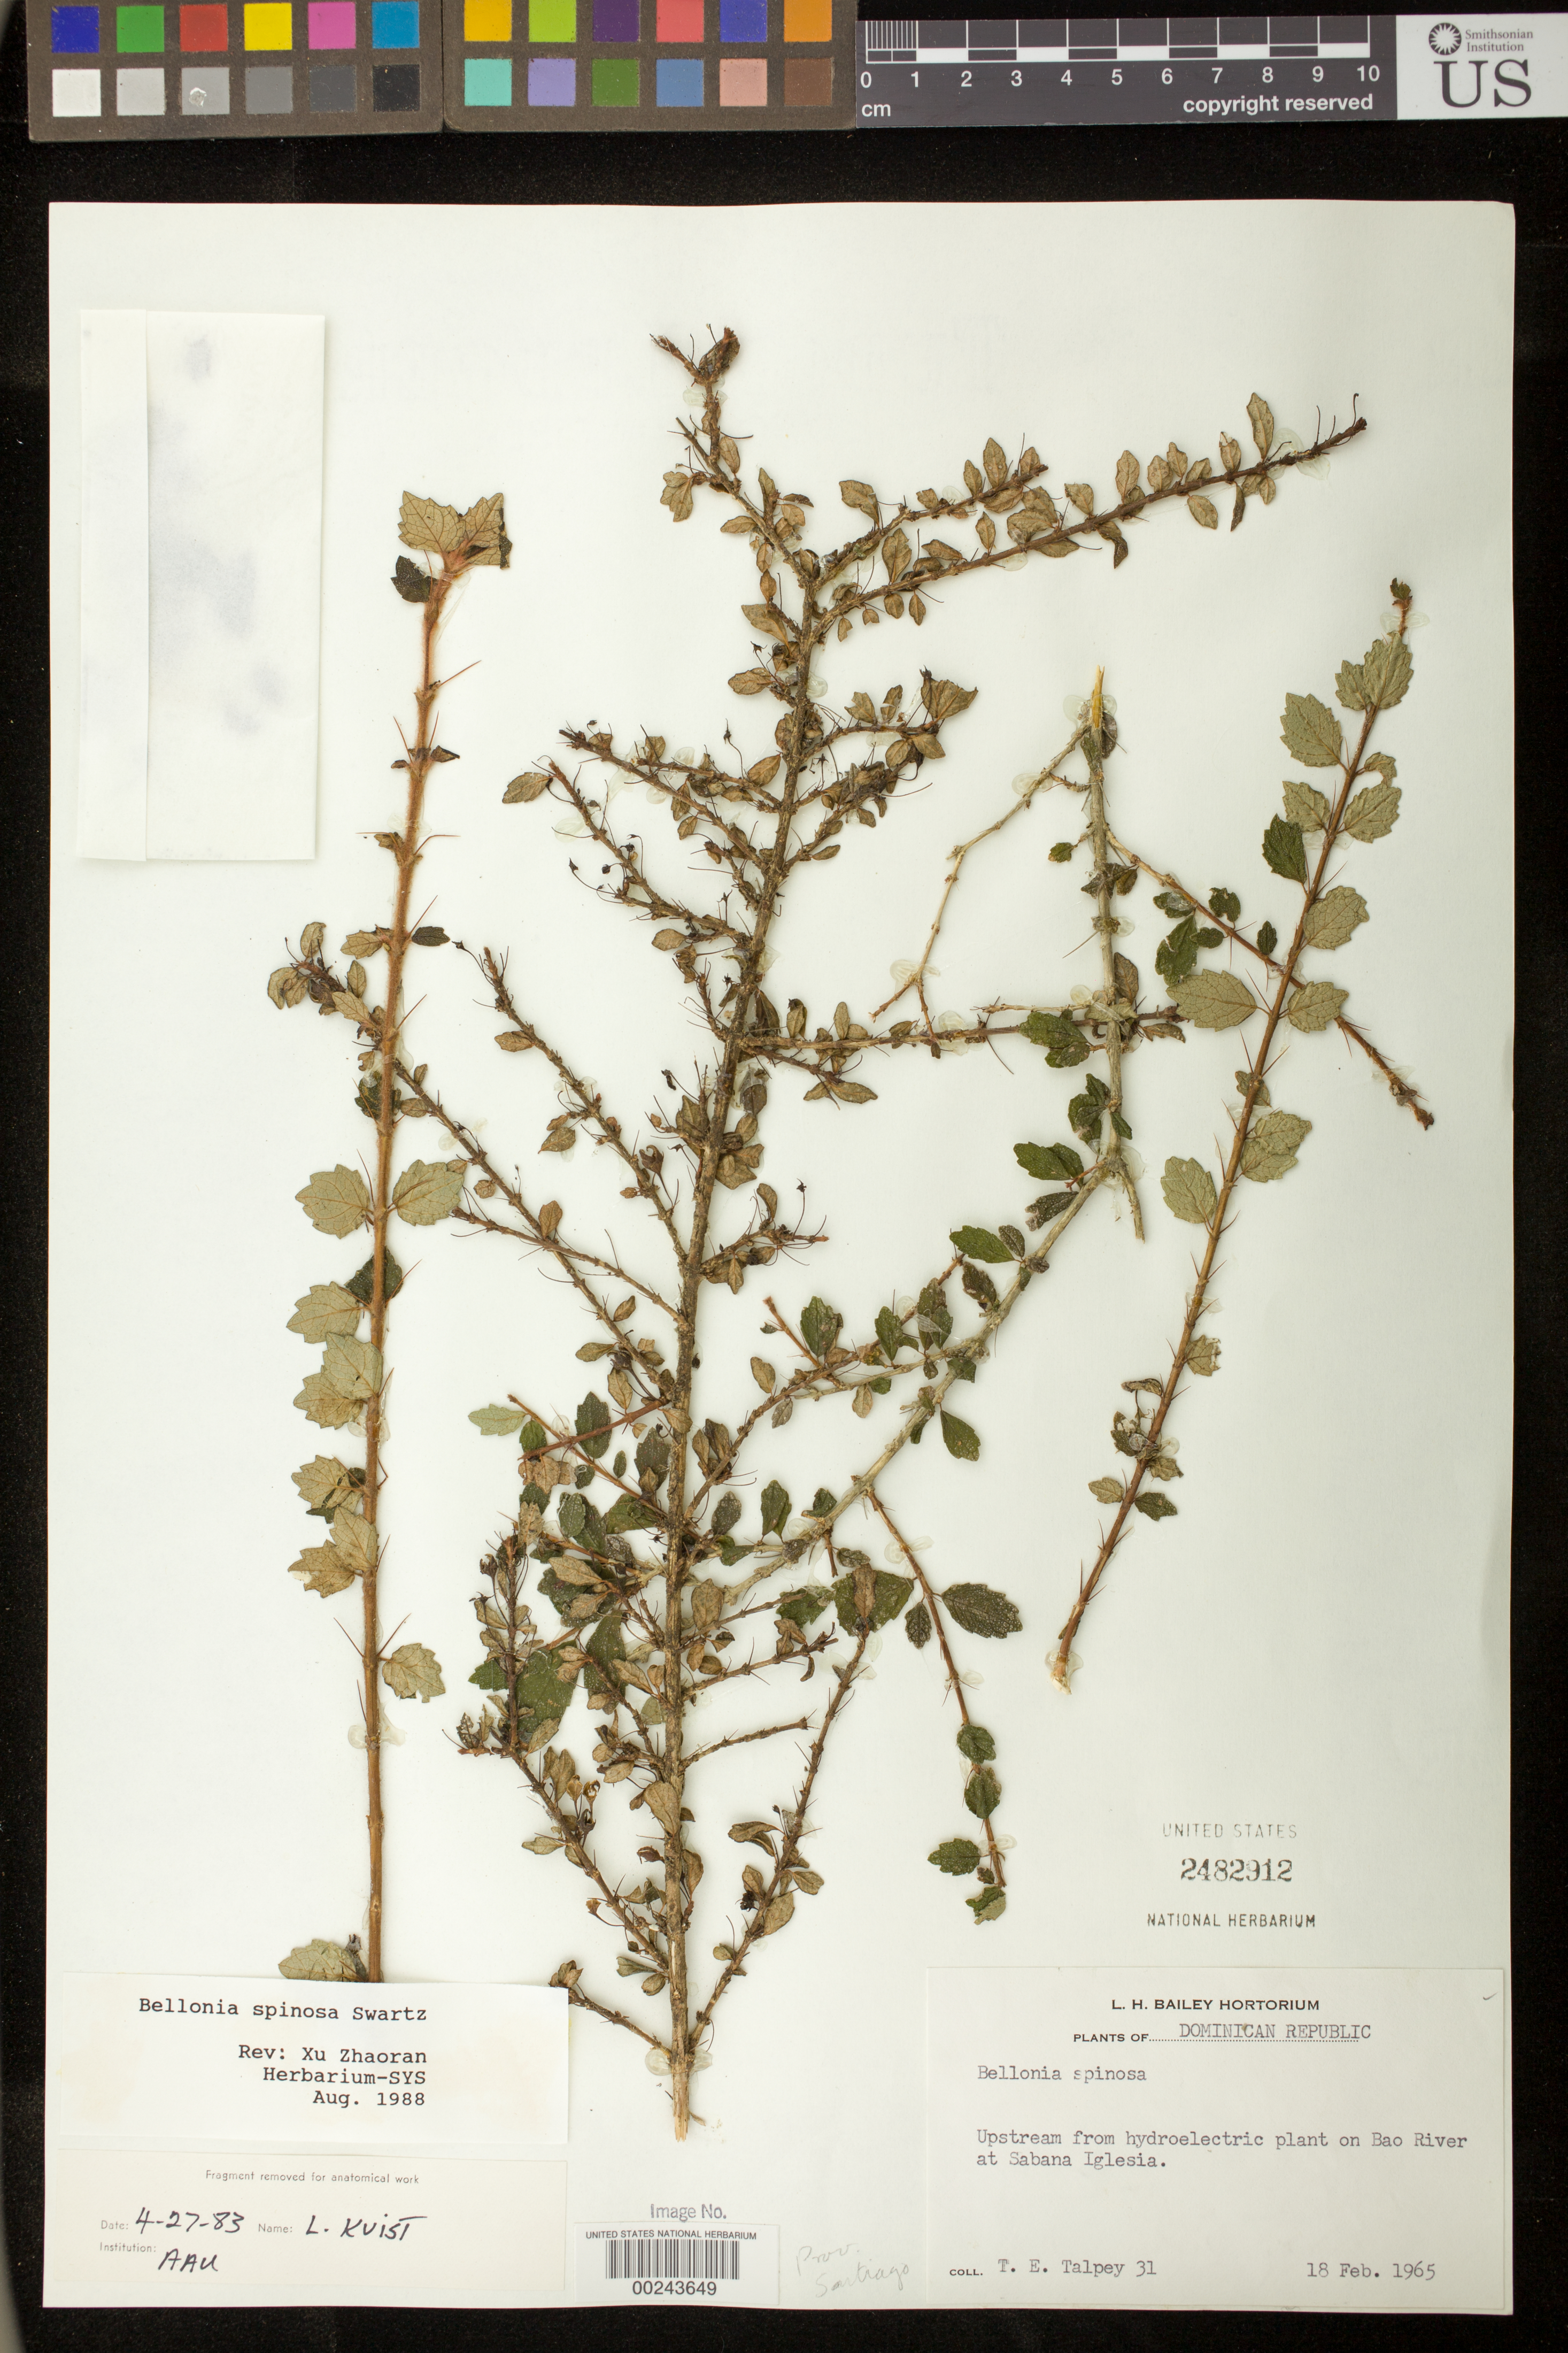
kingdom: Plantae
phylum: Tracheophyta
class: Magnoliopsida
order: Lamiales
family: Gesneriaceae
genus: Bellonia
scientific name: Bellonia spinosa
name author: Sw.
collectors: T. Talpey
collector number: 31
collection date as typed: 18 Feb 1965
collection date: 1965-02-18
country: Dominican Republic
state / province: Santiago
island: Hispaniola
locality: Upstream from hydroelectric plant on Bao River at Sabana Iglesia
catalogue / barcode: US 2482912